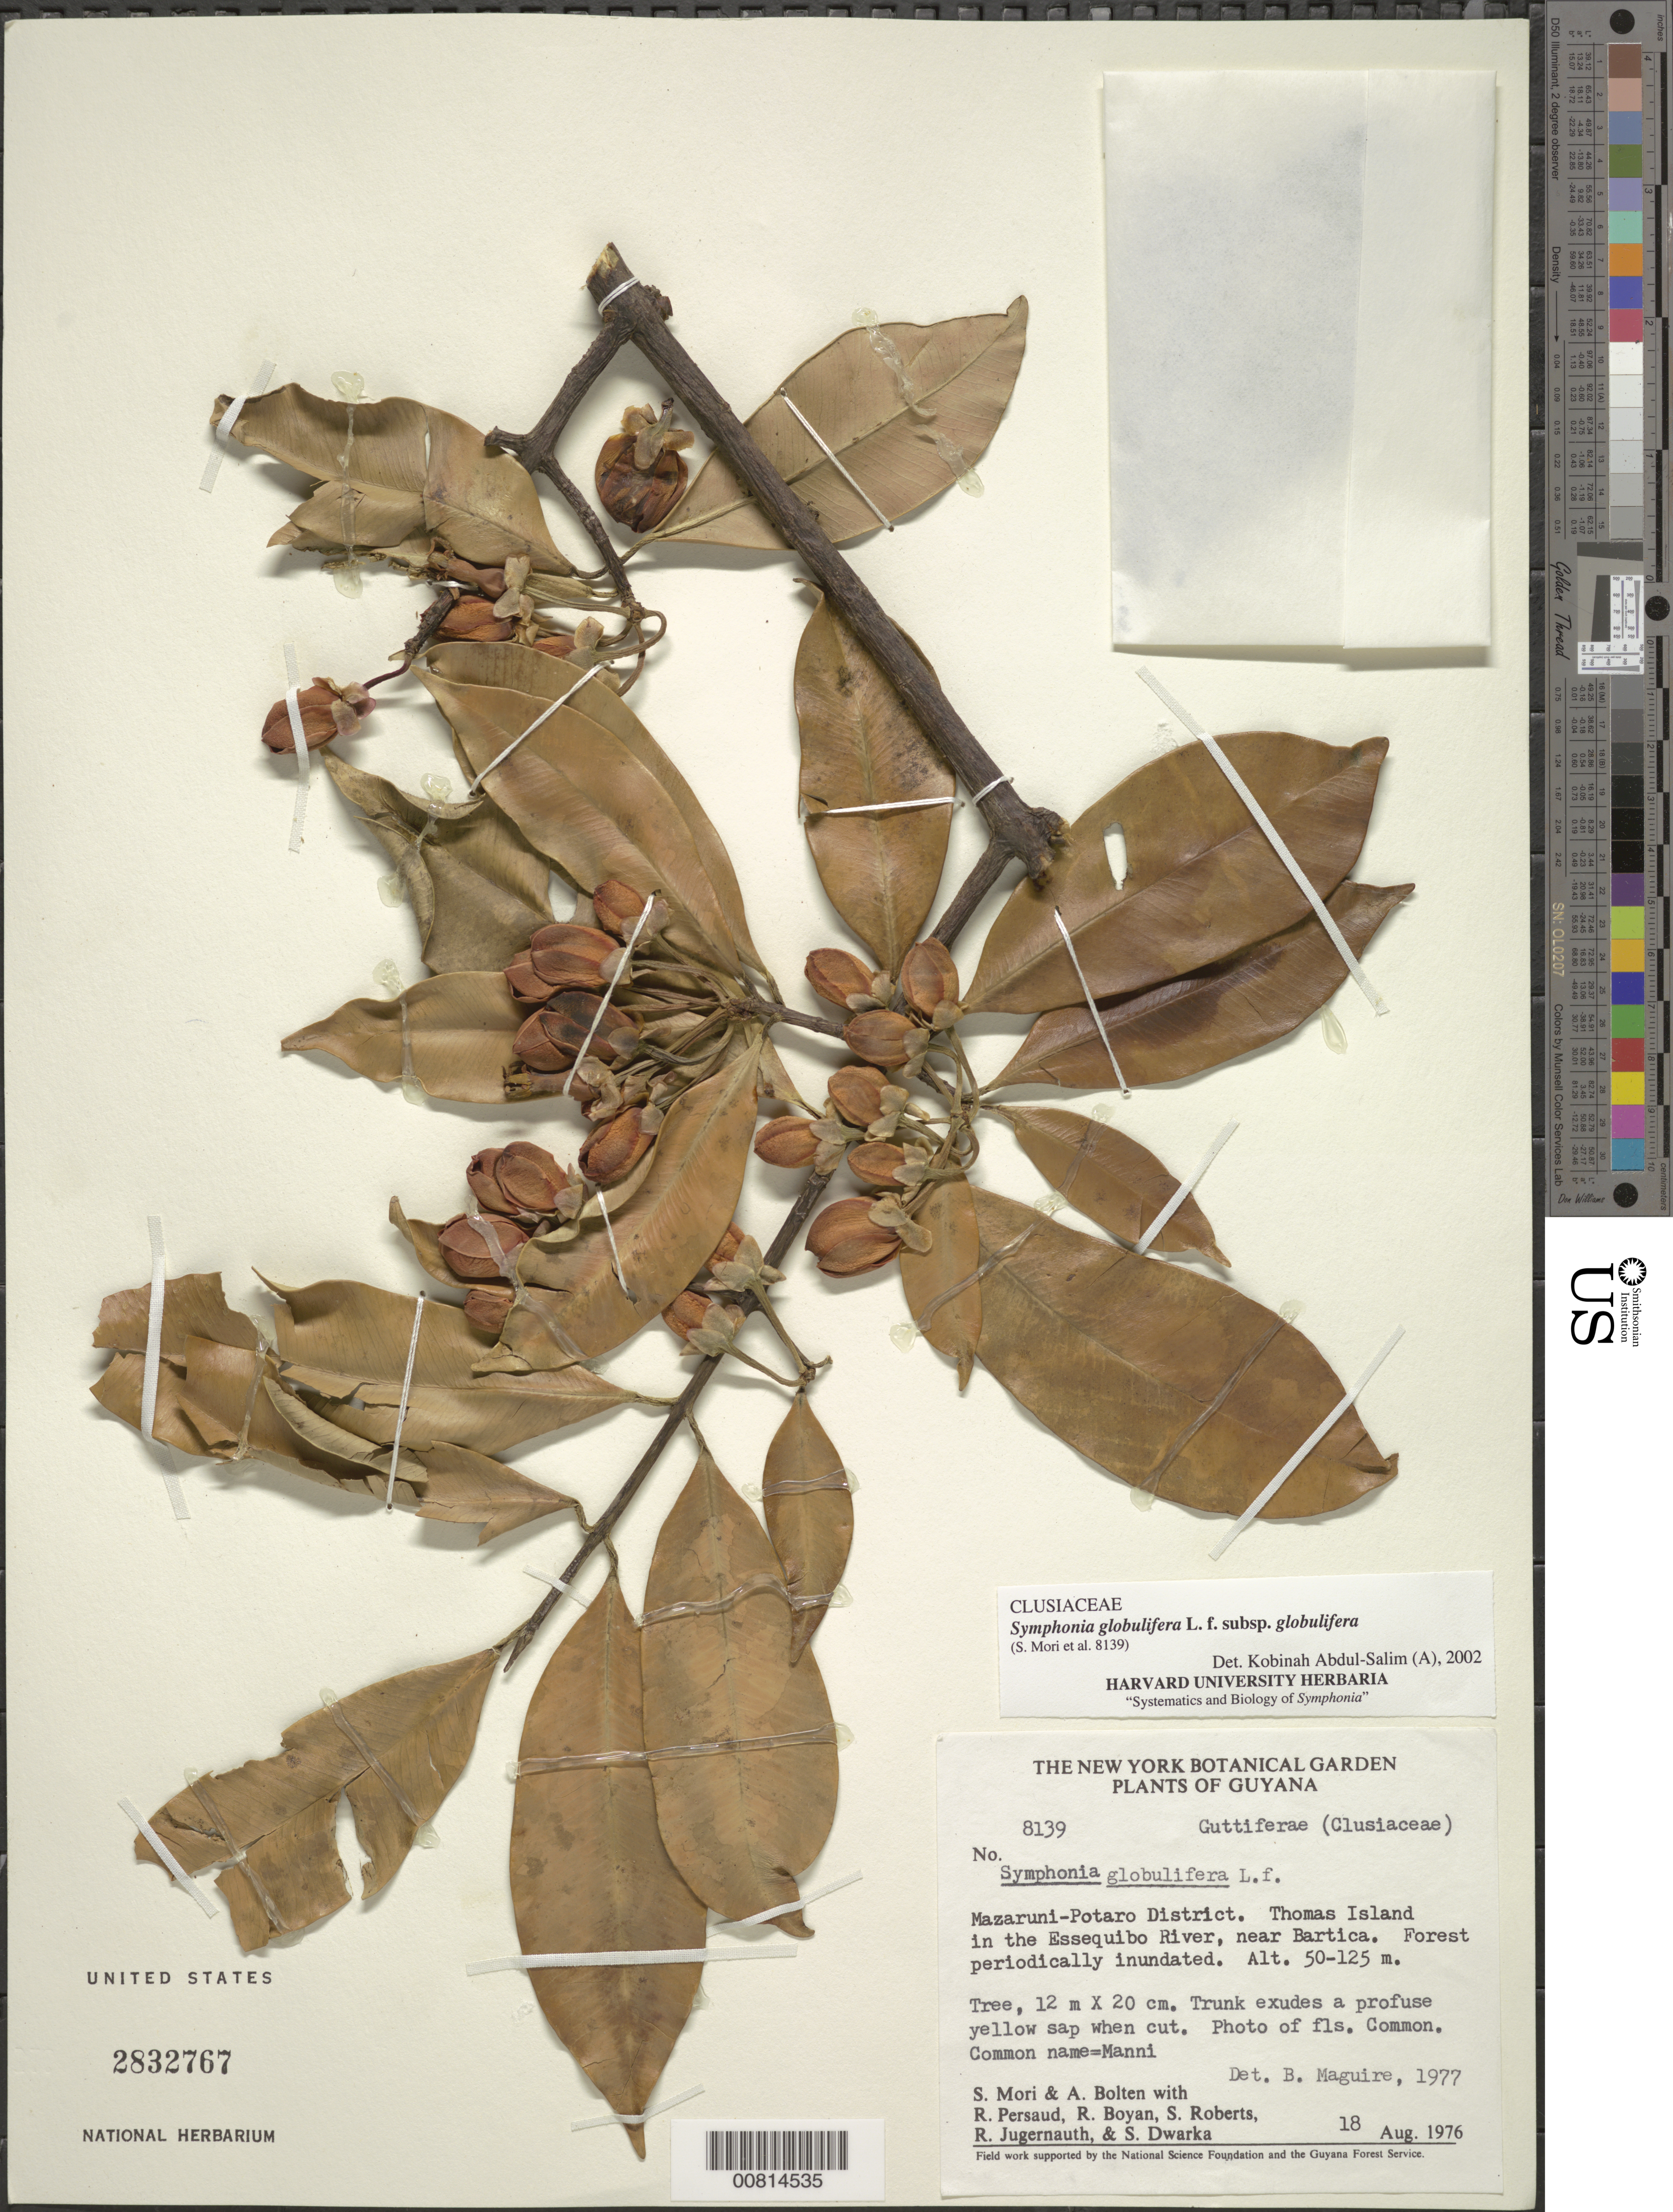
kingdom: Plantae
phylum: Tracheophyta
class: Magnoliopsida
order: Malpighiales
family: Clusiaceae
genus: Symphonia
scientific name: Symphonia globulifera subsp. globulifera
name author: L. f.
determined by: Abdul-Salim, K.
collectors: S. Mori, A. Bolten, R. Persaud, R. Boyan, S. Roberts, R. Jugernauth & S. Dwarka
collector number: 8139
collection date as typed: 18-Aug-76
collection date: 1976-08-18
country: Guyana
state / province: Cuyuni-Mazaruni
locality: Thomas Island, Essequibo River, near Bartica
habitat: Forest periodically inundated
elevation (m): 50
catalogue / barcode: US 2832767